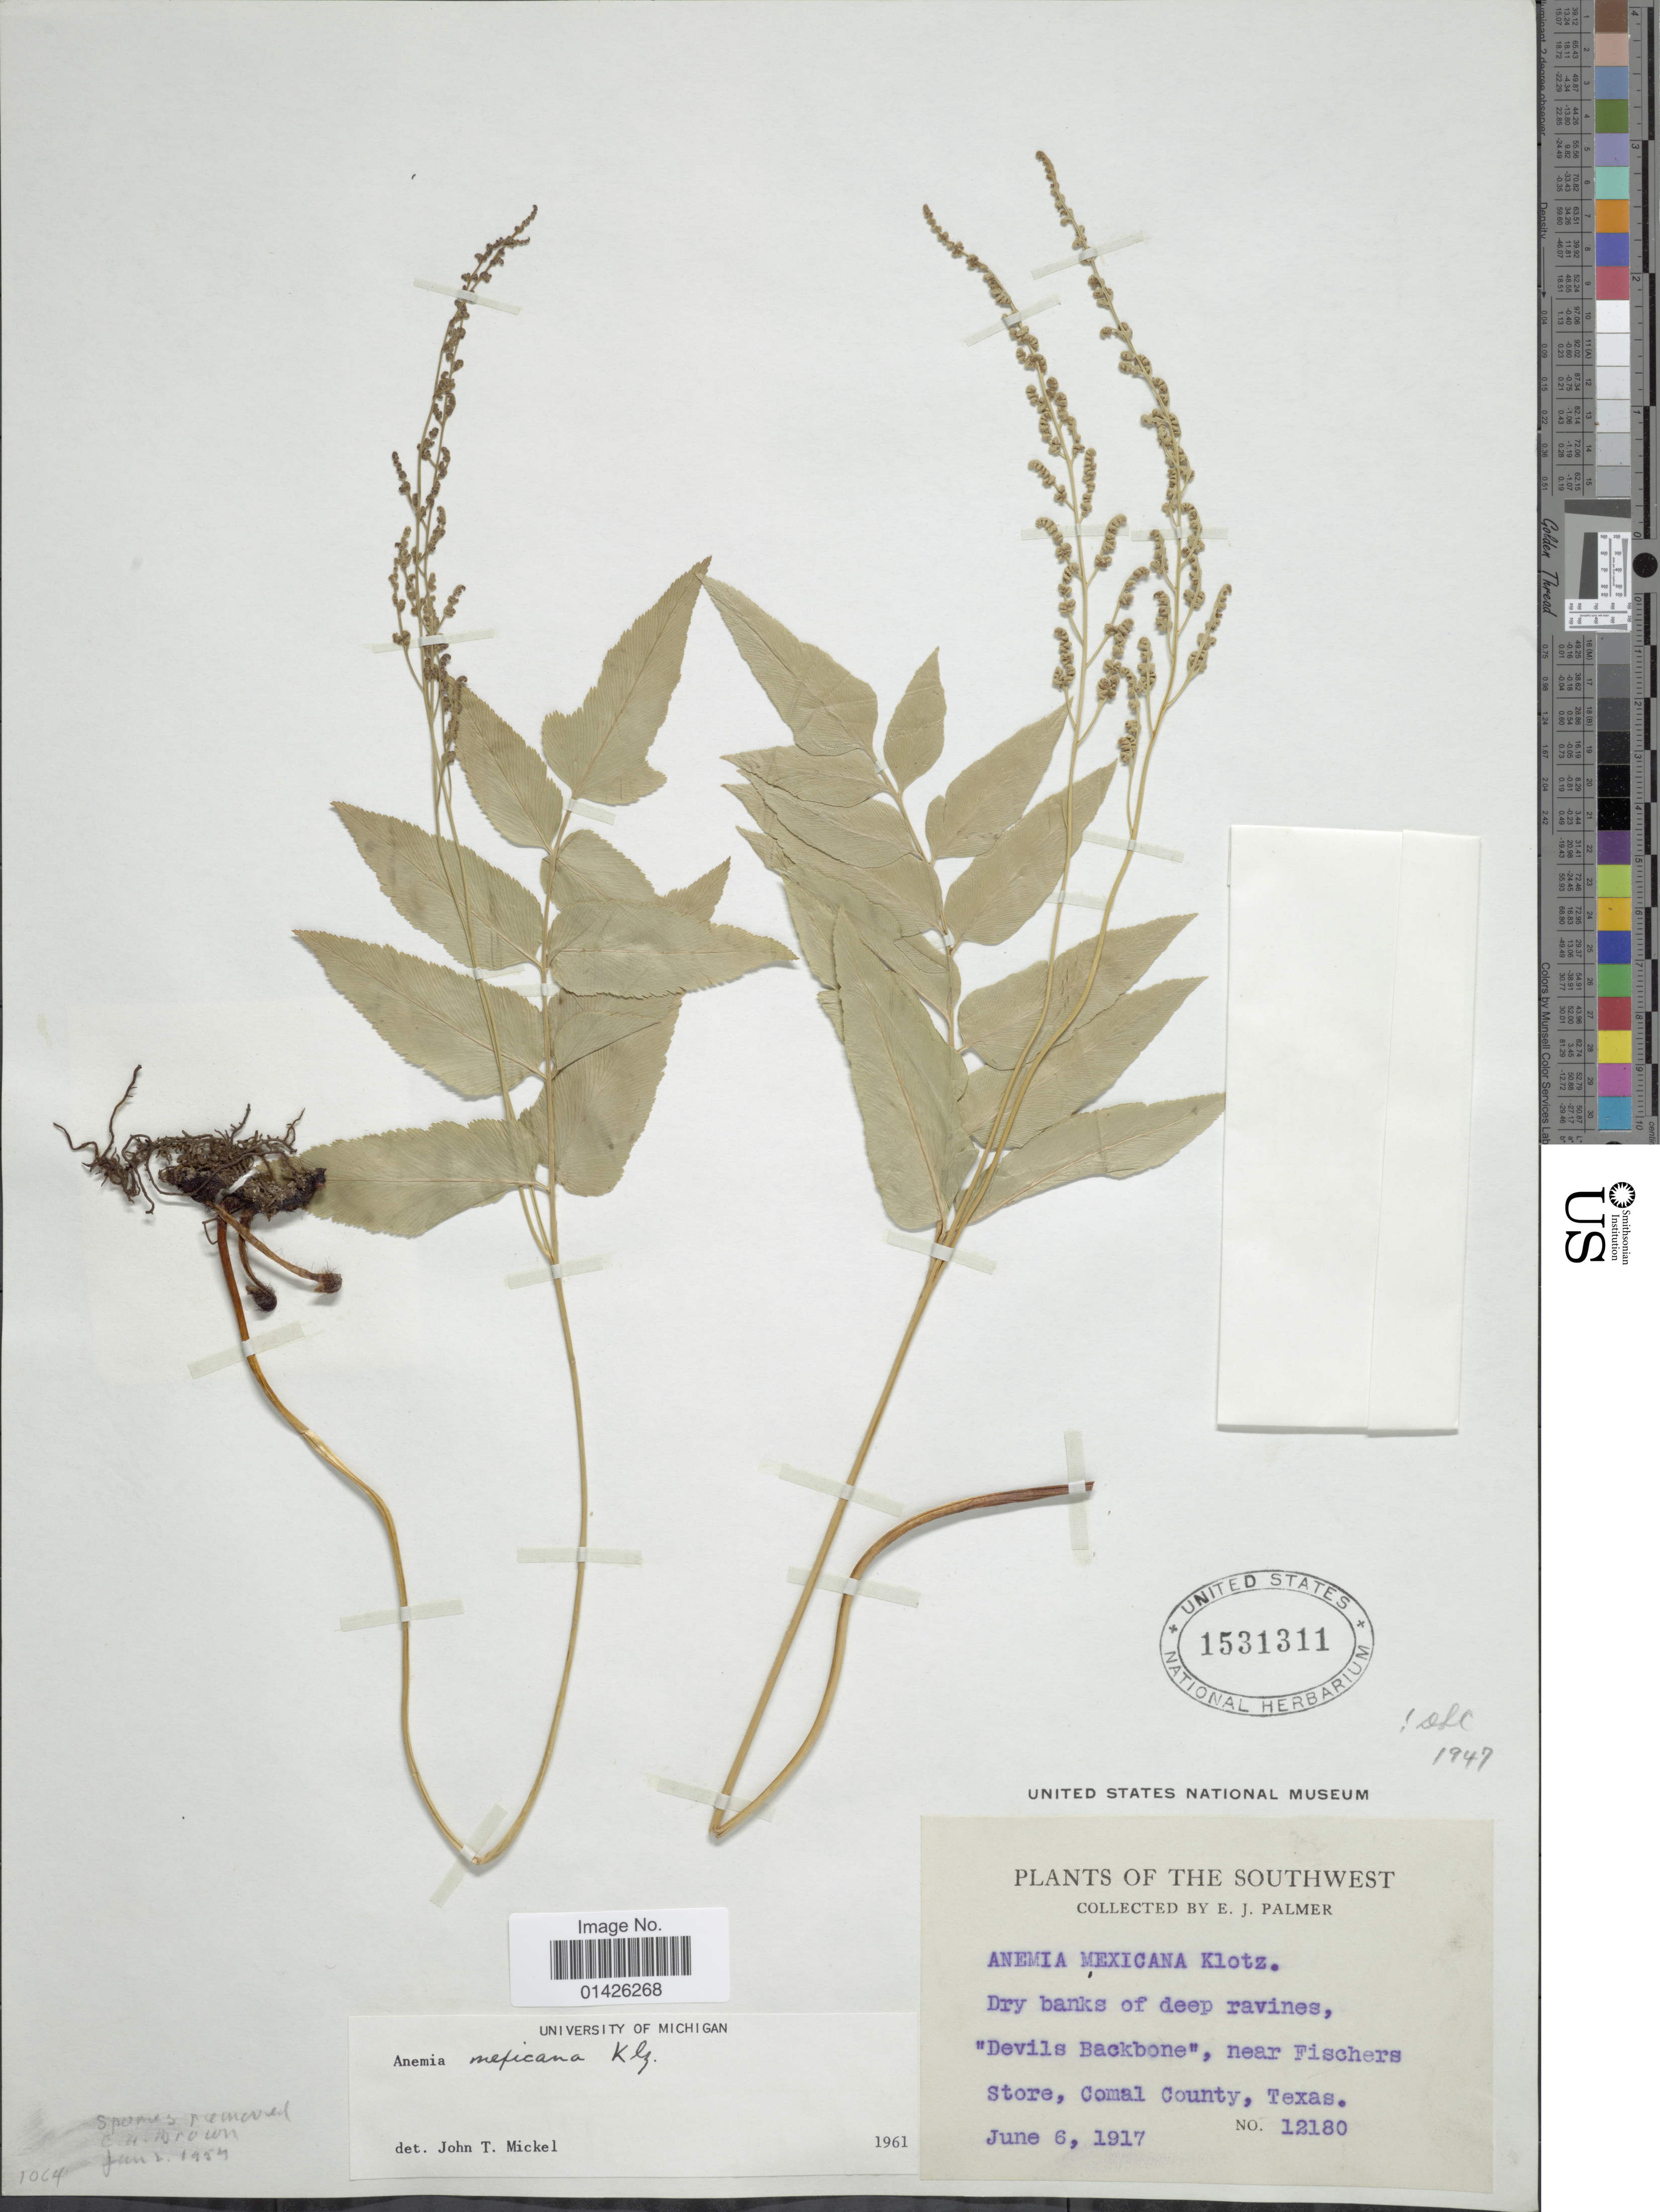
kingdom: Plantae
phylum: Tracheophyta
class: Polypodiopsida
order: Schizaeales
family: Anemiaceae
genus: Anemia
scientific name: Anemia mexicana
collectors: E. J. Palmer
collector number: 12180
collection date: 1917-06-06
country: United States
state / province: Texas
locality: The Southwest, 'Devils Backbone', near Fischers Store, Comal County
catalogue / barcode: US 1531311